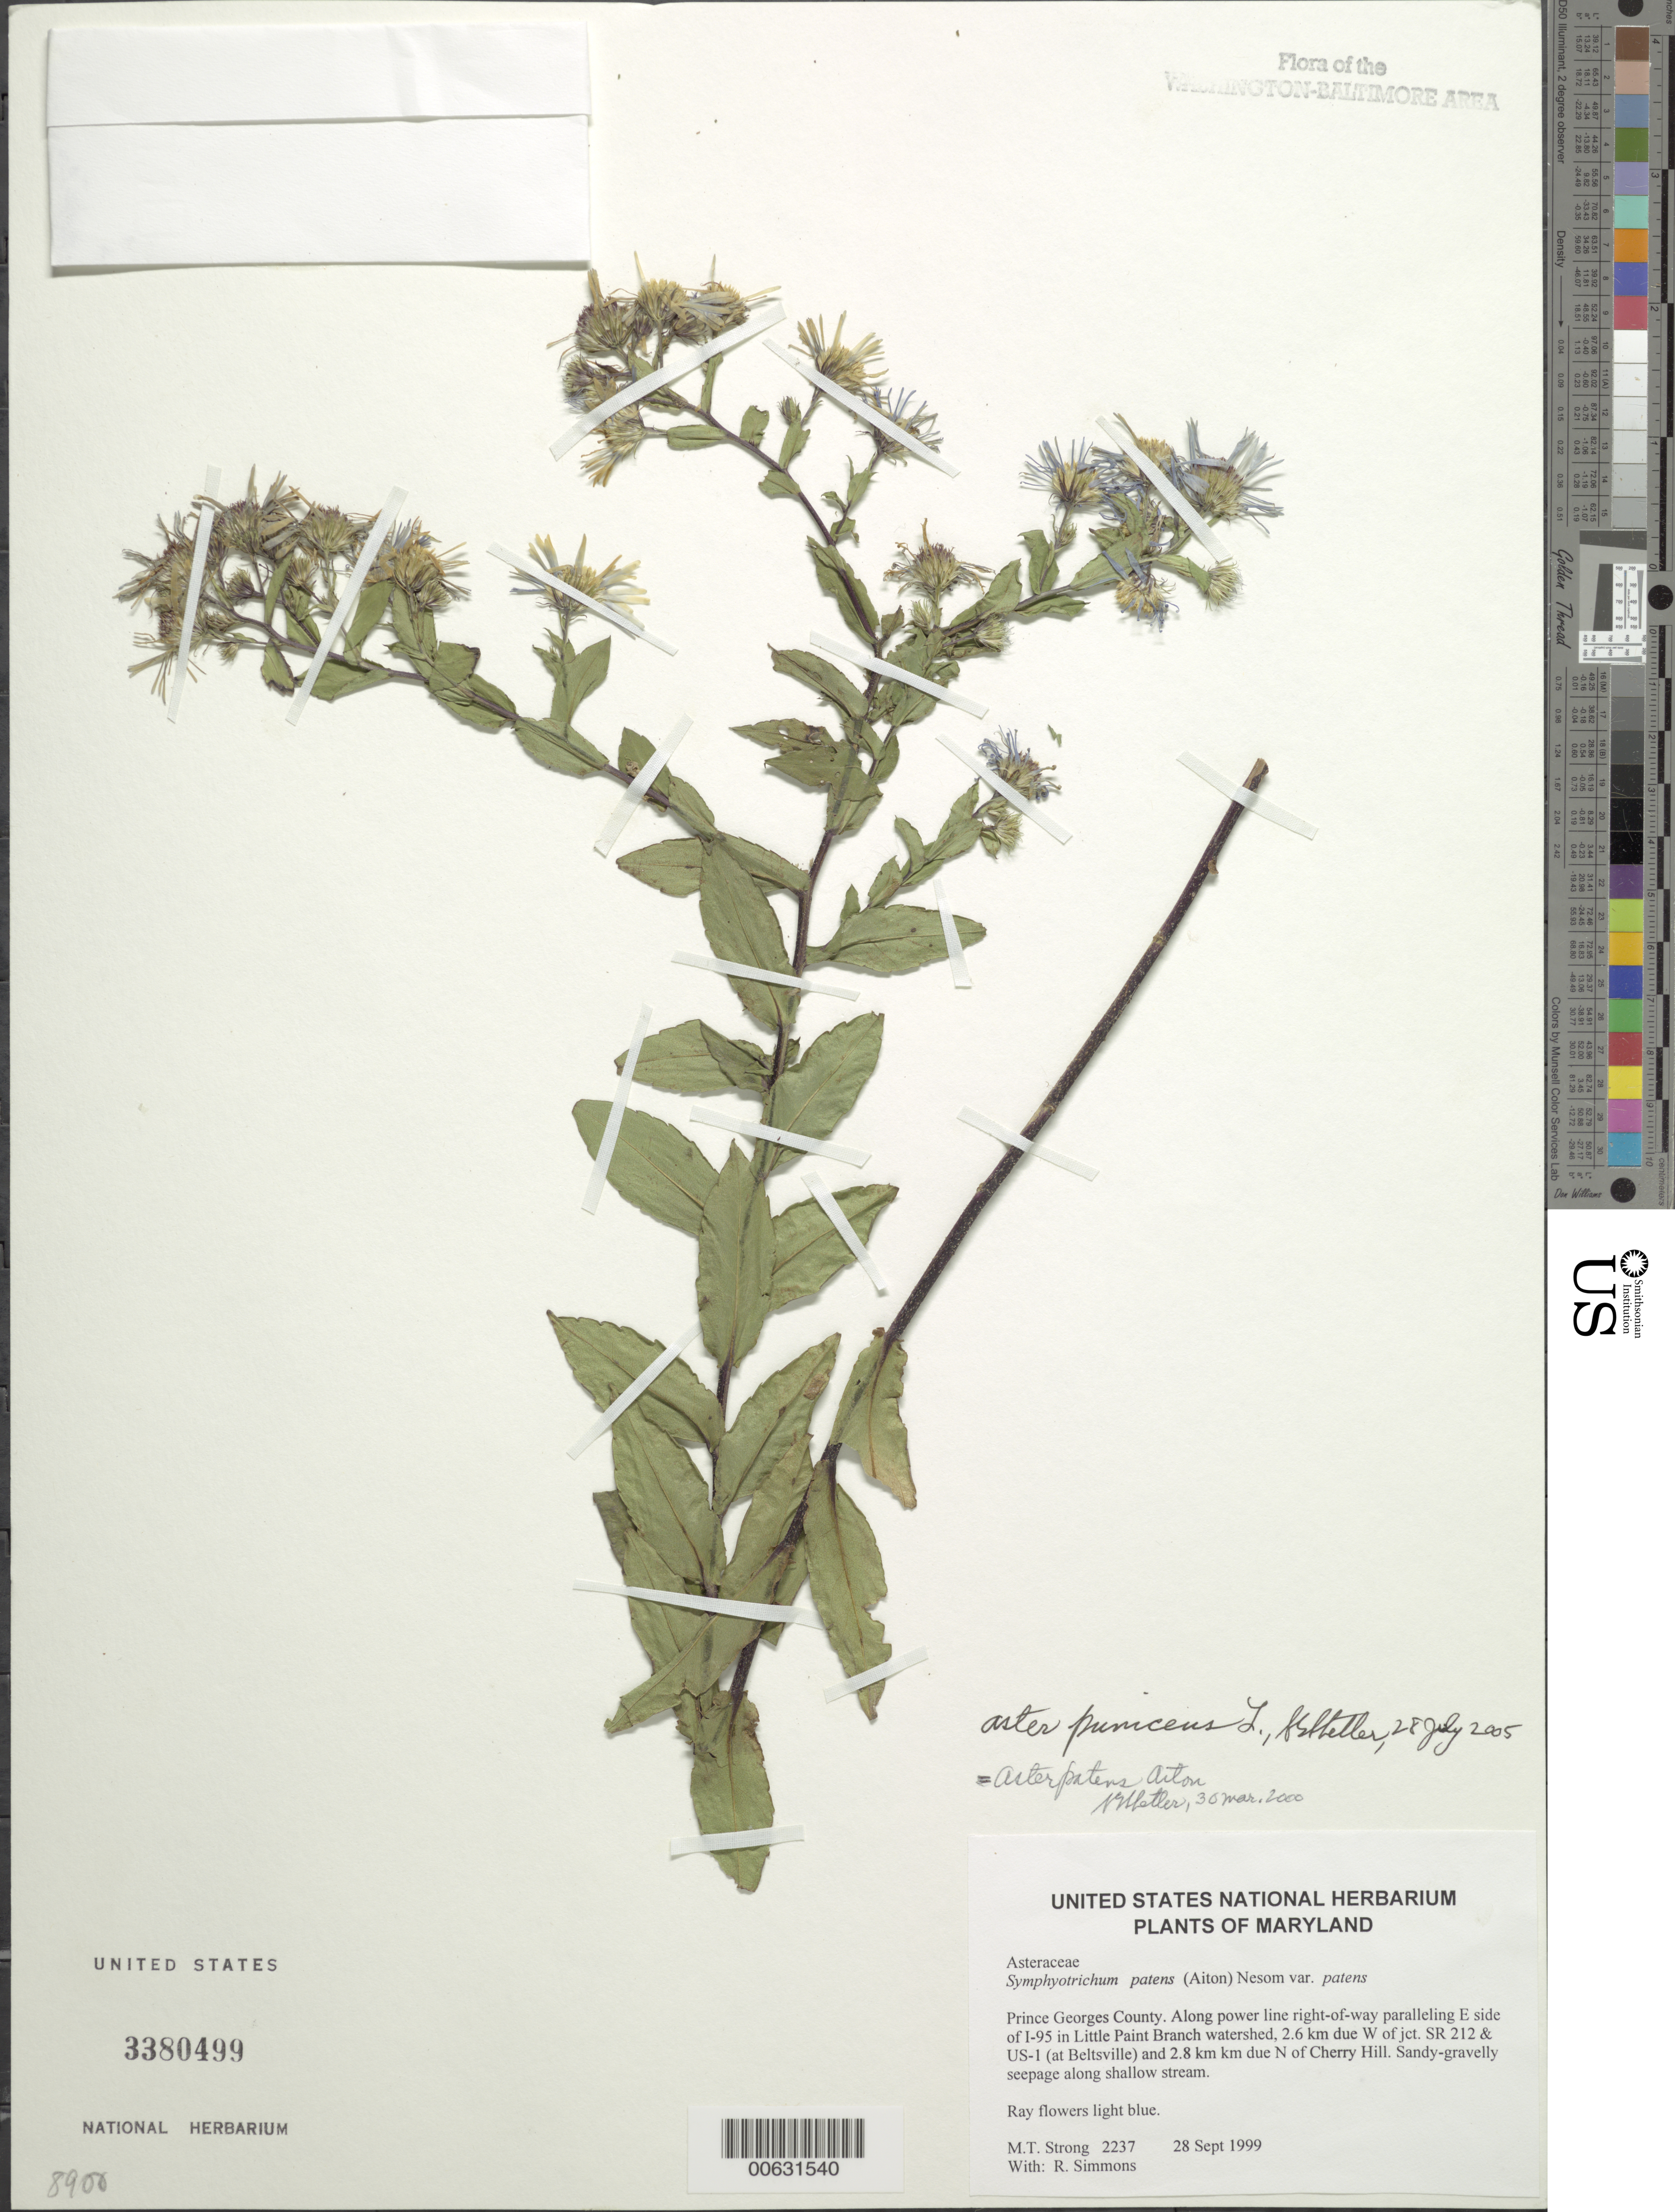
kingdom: Plantae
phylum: Tracheophyta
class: Magnoliopsida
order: Asterales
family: Asteraceae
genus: Symphyotrichum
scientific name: Symphyotrichum puniceum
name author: (L.) Á. Löve & D. Löve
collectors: M. T. Strong & R. Simmons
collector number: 2237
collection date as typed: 28 Sep 1999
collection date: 1999-09-28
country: United States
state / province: Maryland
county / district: Prince George's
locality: Along power line right-of-way paralleling E side of I-95 in Little Paint Branch watershed, 2.6 km due W of jct. SR 212 & US-1 (at Beltsville) and 2.8 km km due N of Cherry Hill.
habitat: Sandy-gravelly seepage along shallow stream.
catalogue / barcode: US 3380499